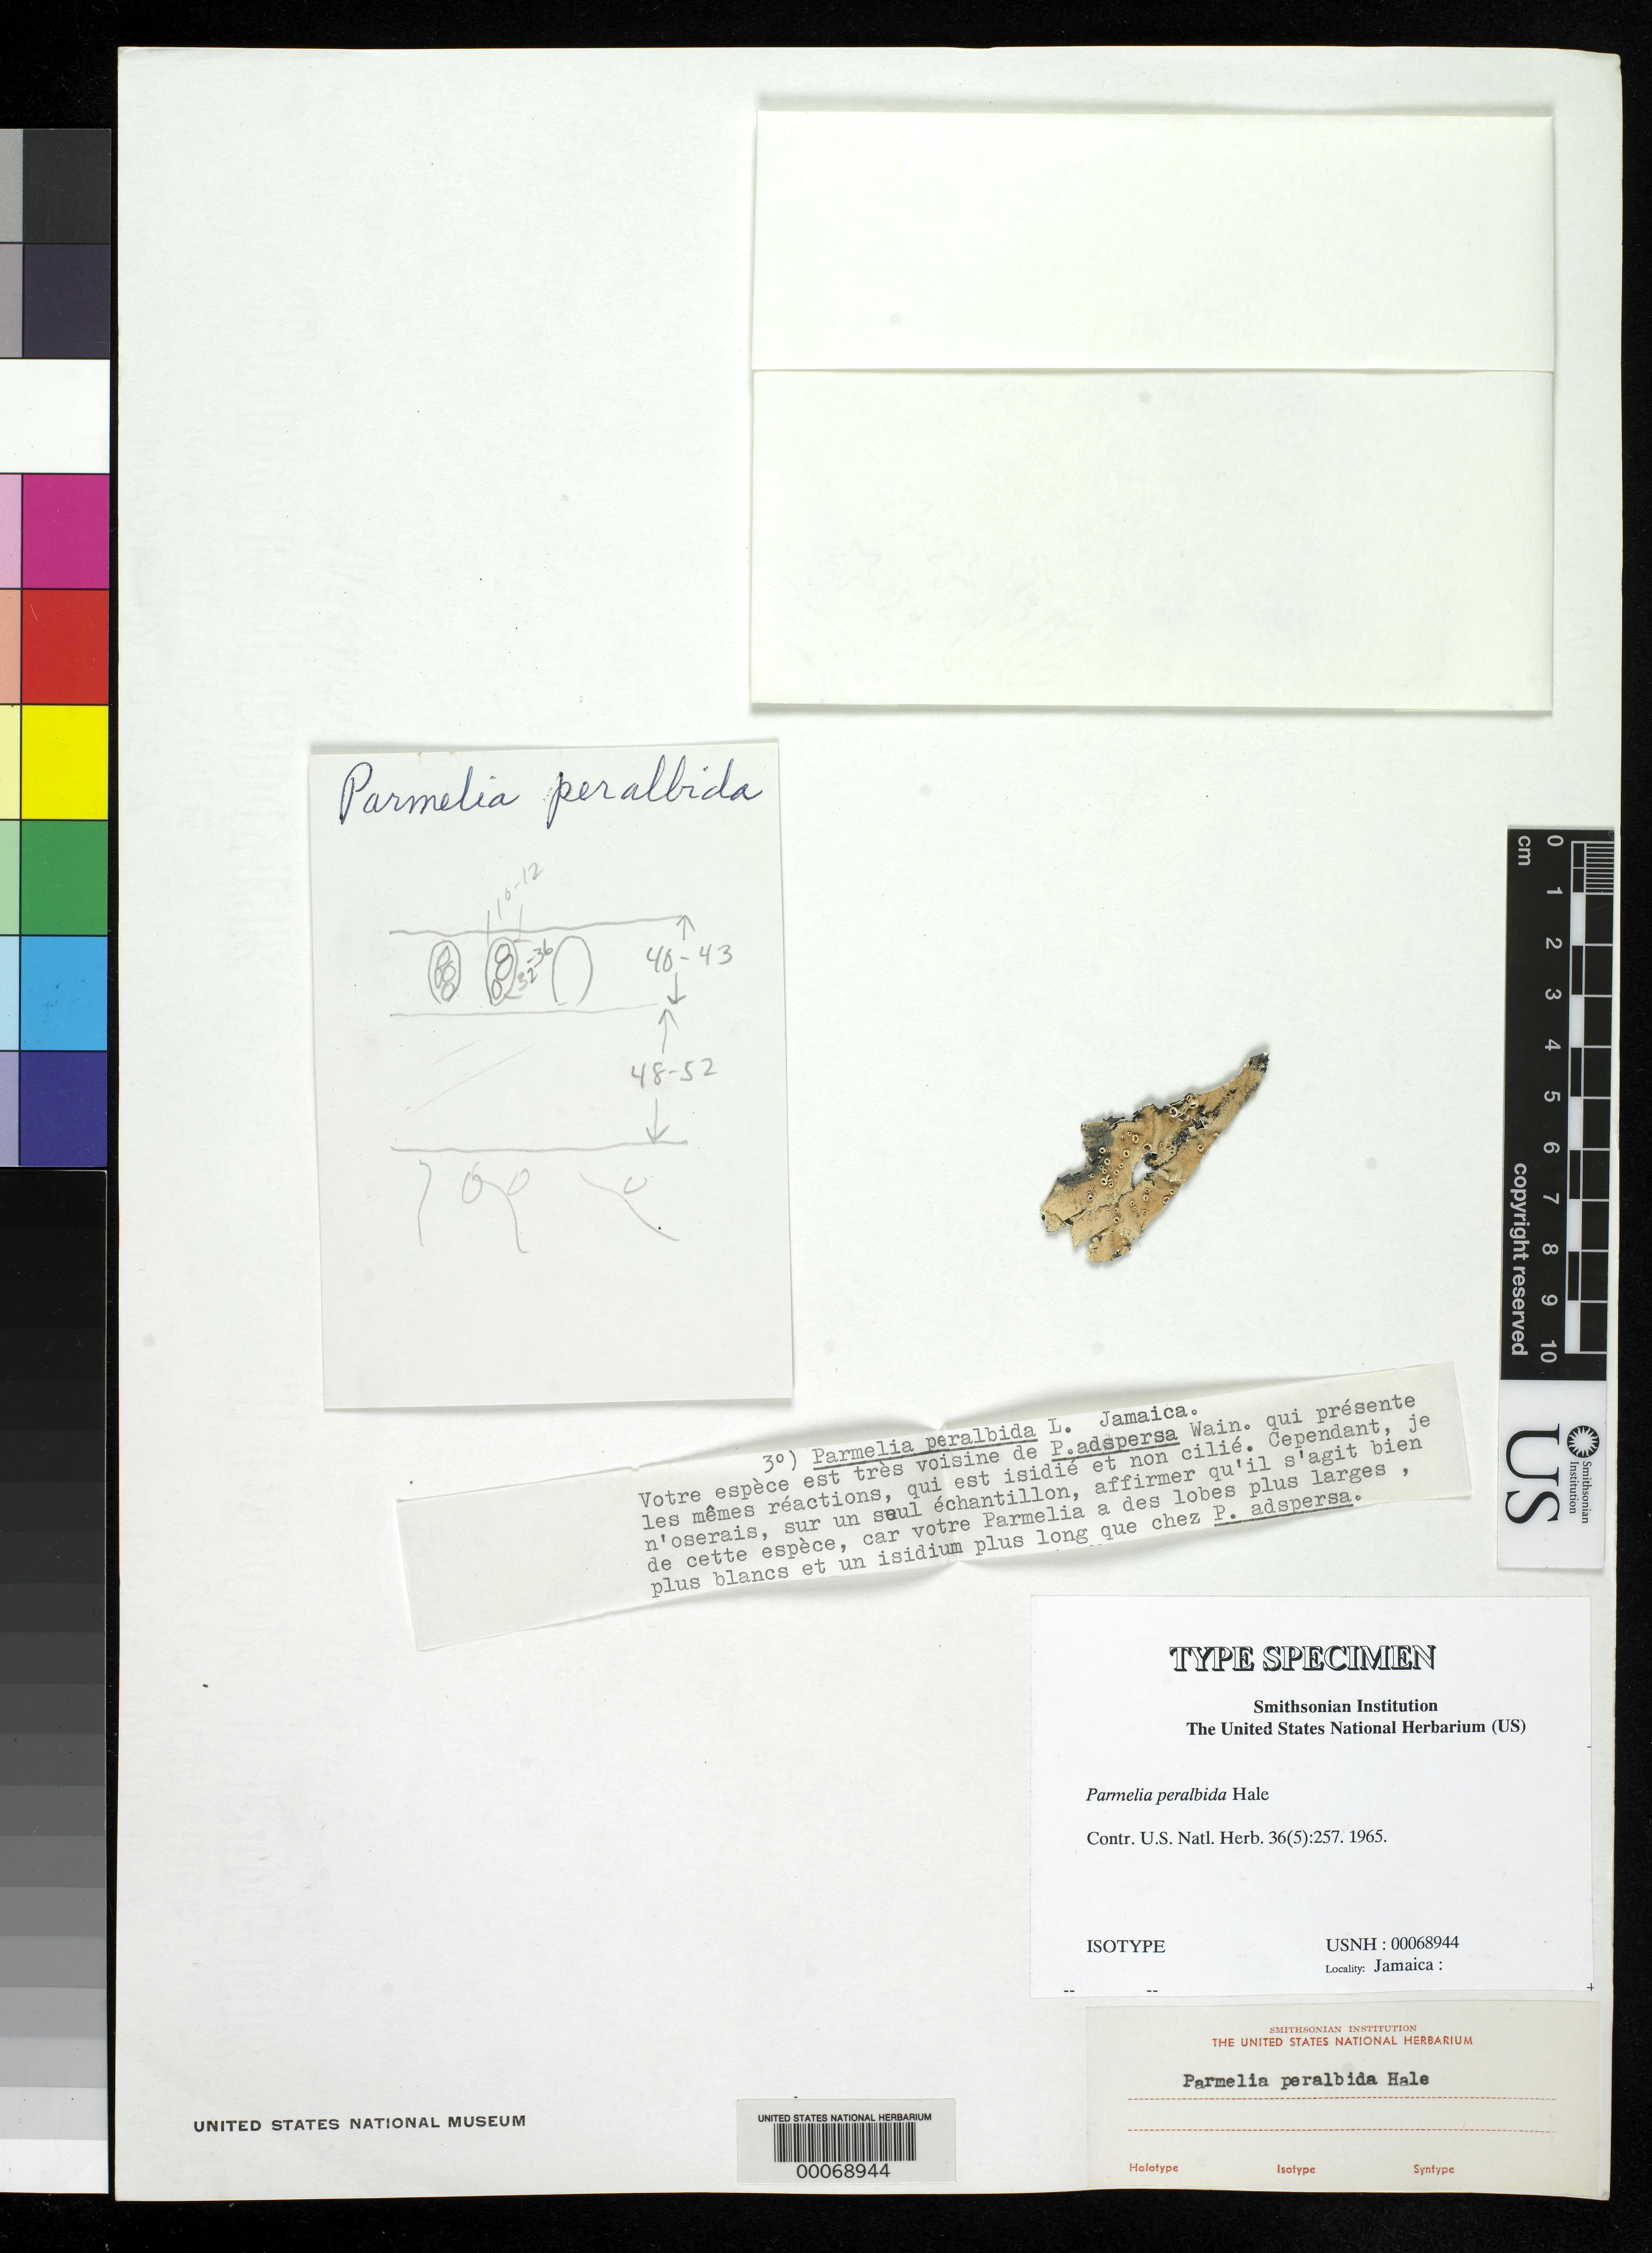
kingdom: Fungi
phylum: Ascomycota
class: Lecanoromycetes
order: Lecanorales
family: Parmeliaceae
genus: Parmelia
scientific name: Parmelia peralbida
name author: Hale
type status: Isotype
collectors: J. H. Hart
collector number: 124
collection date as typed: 1884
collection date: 1884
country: Jamaica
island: Greater Antilles